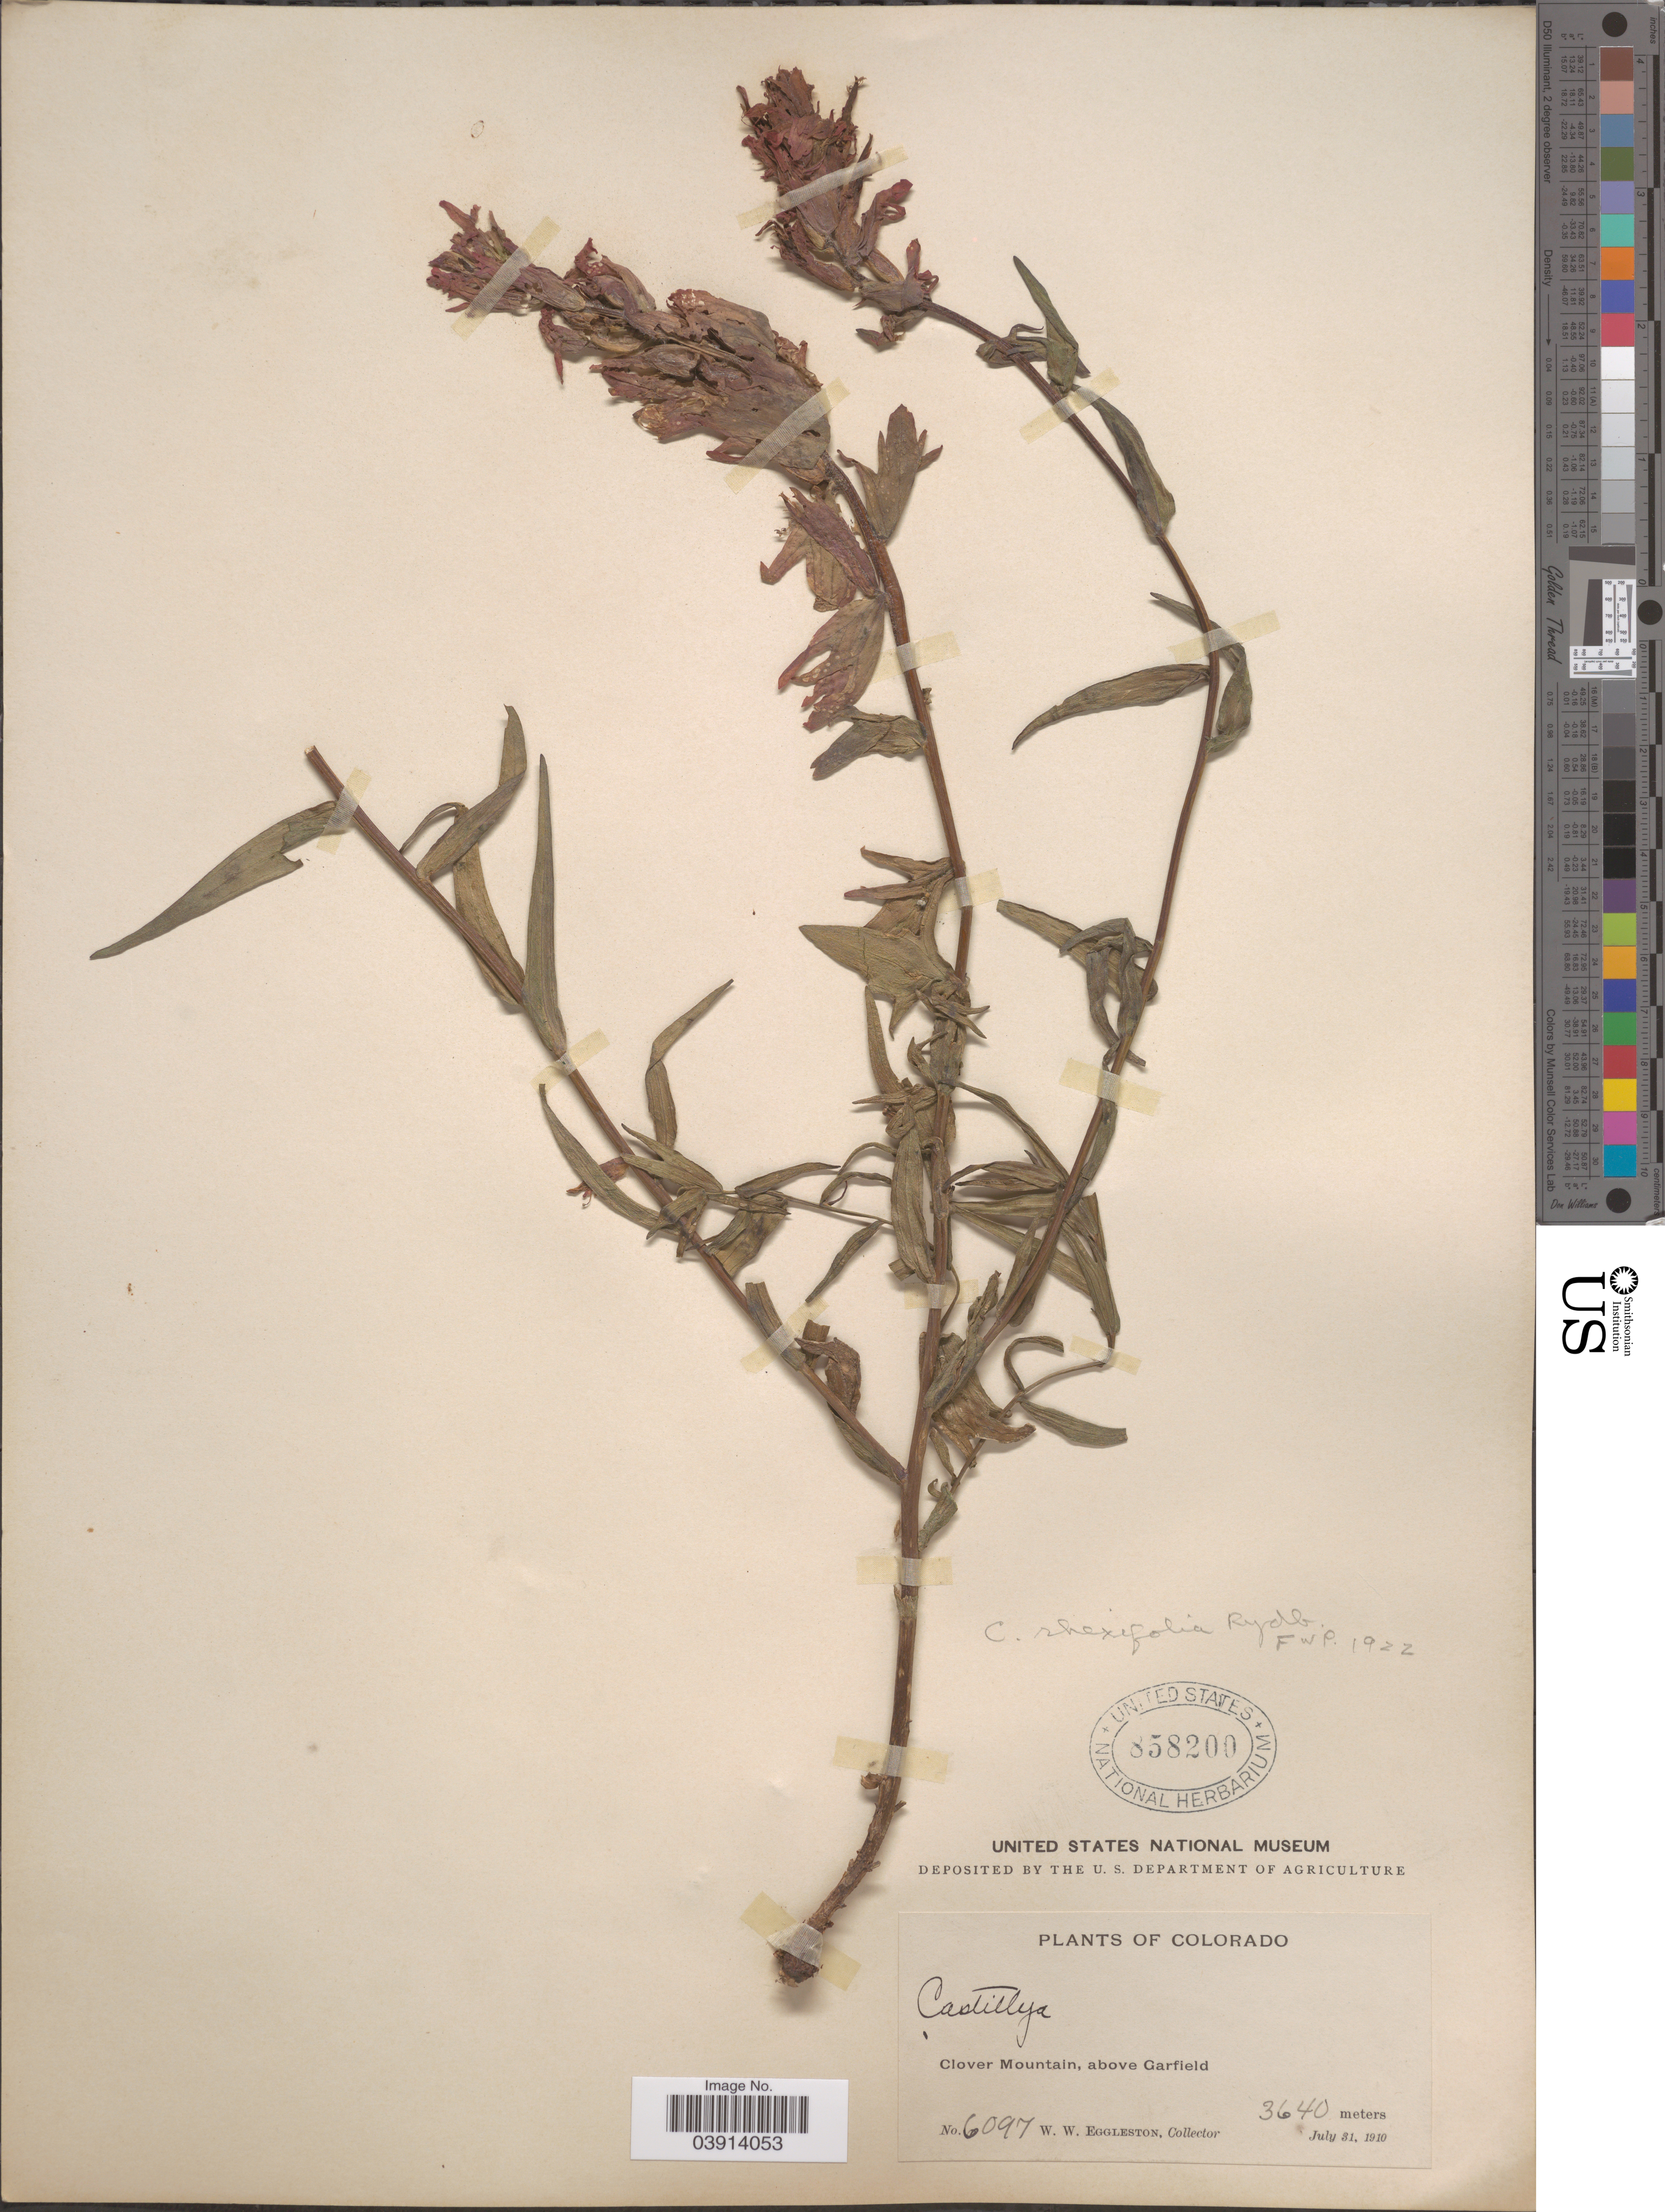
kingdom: Plantae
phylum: Tracheophyta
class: Magnoliopsida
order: Lamiales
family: Orobanchaceae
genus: Castilleja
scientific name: Castilleja rhexiifolia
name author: Rydb.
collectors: W. W. Eggleston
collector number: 6097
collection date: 1910-07-31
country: United States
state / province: Colorado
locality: Clover Mountain, above Garfield.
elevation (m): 3640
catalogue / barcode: US 858200